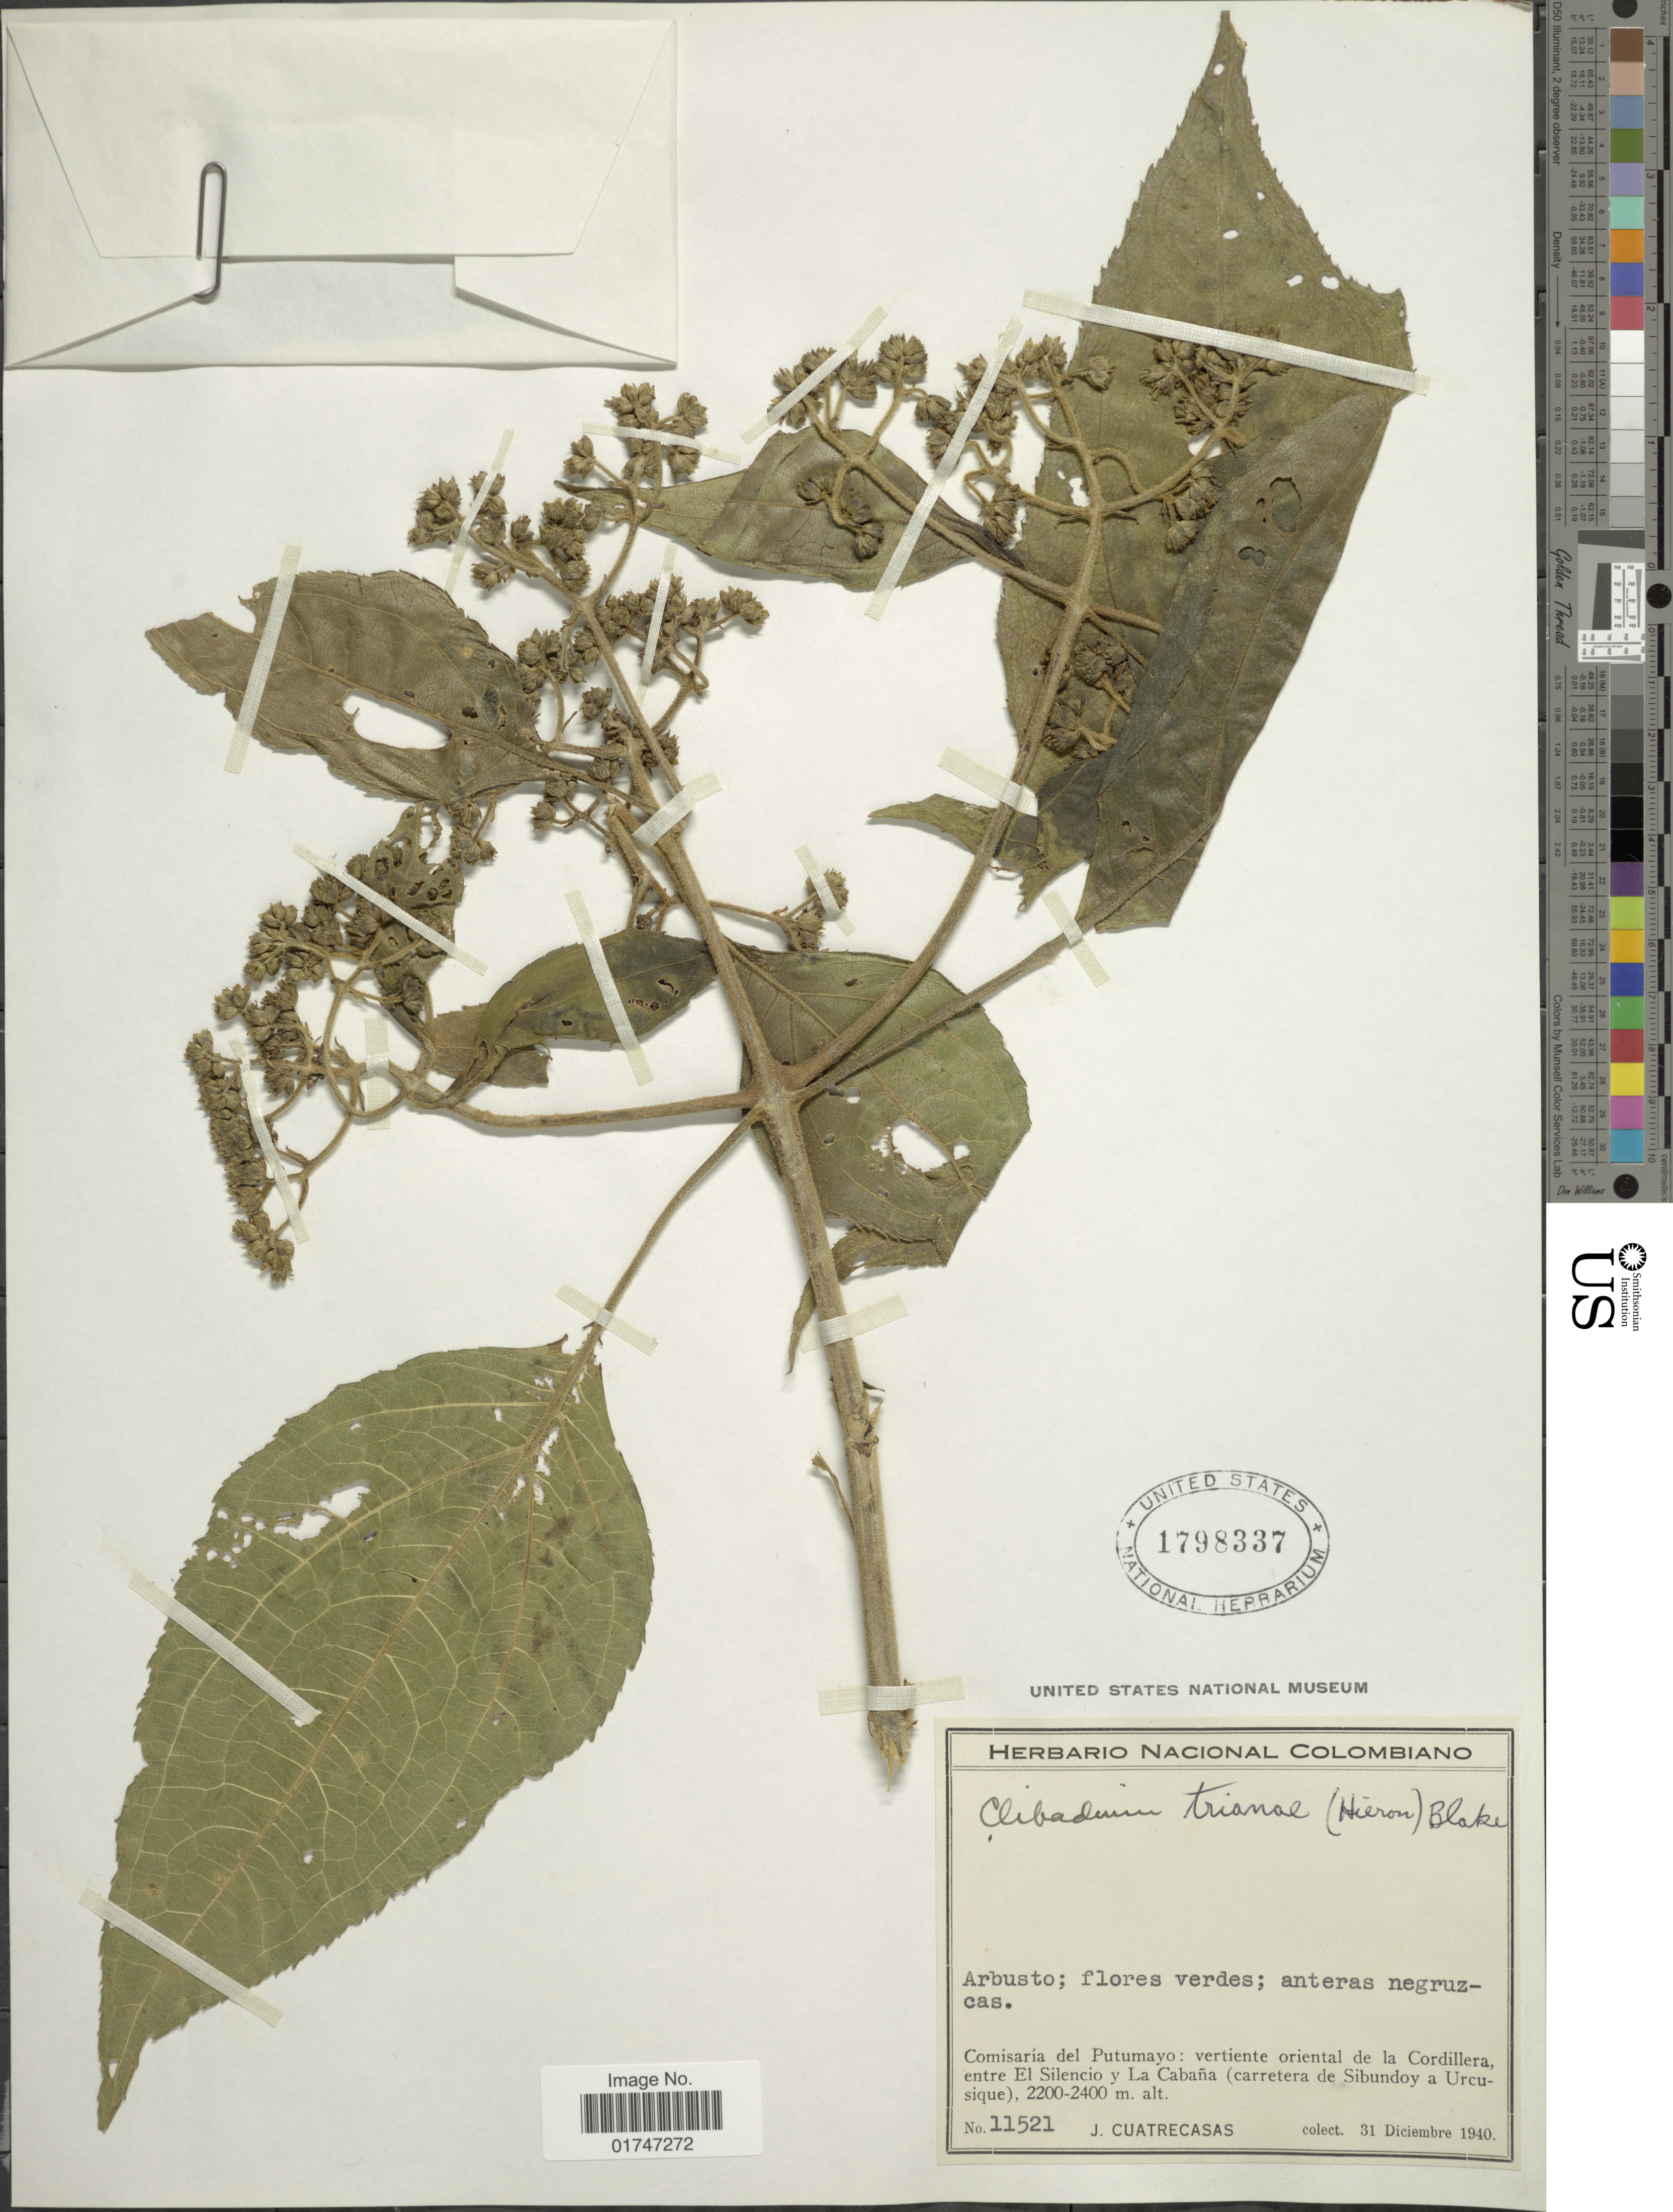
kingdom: Plantae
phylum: Tracheophyta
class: Magnoliopsida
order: Asterales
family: Asteraceae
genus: Clibadium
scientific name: Clibadium sp.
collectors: J. Cuatrecasas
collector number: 11521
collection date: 1940-12-31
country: Colombia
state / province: Putumayo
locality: Comisaria del Putumayo: vertiente oriental de la Cordillera, entre El Silencio y La Cabaña (carretera de Sibundoy a Ureusique)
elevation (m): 2200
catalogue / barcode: US 1798337